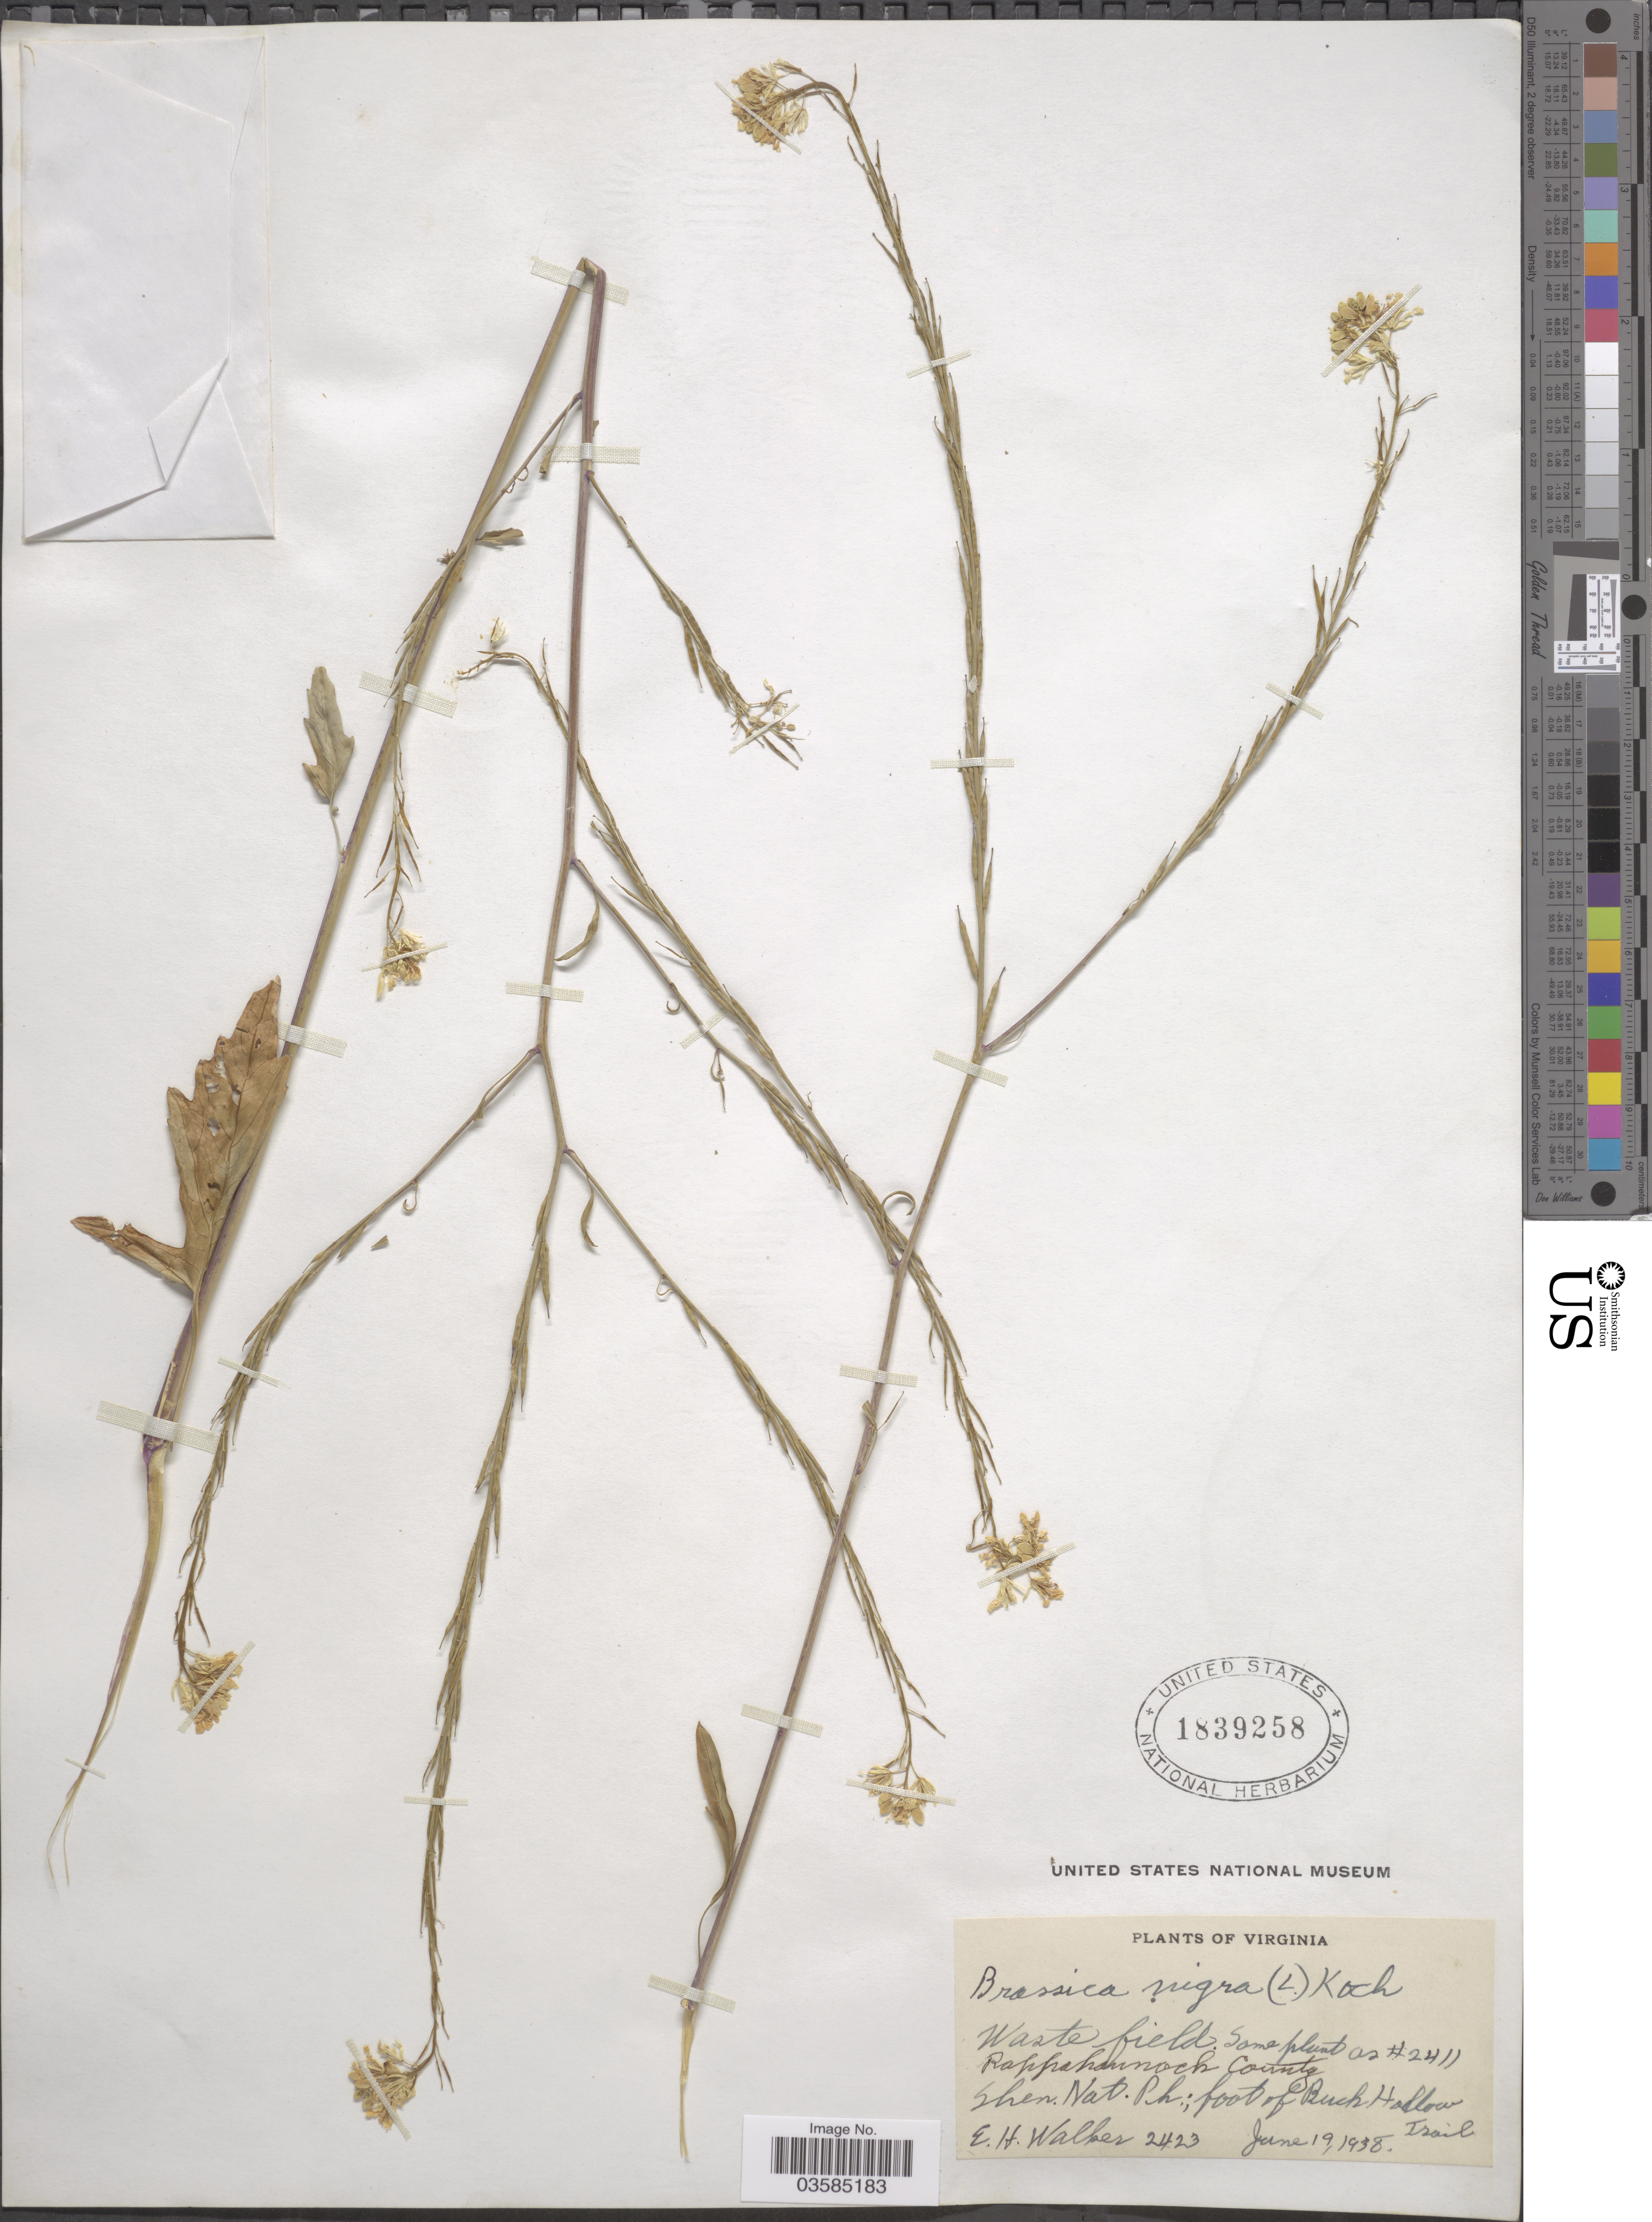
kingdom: Plantae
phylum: Tracheophyta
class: Magnoliopsida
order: Brassicales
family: Brassicaceae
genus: Brassica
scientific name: Brassica nigra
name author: (L.) W.D.J. Koch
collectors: E. H. Walker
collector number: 2423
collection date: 1938-06-19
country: United States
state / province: Virginia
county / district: Rappahannock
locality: Shen. Nat. Pk; Foot of Buck Hollow Trail.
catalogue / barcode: US 1839258